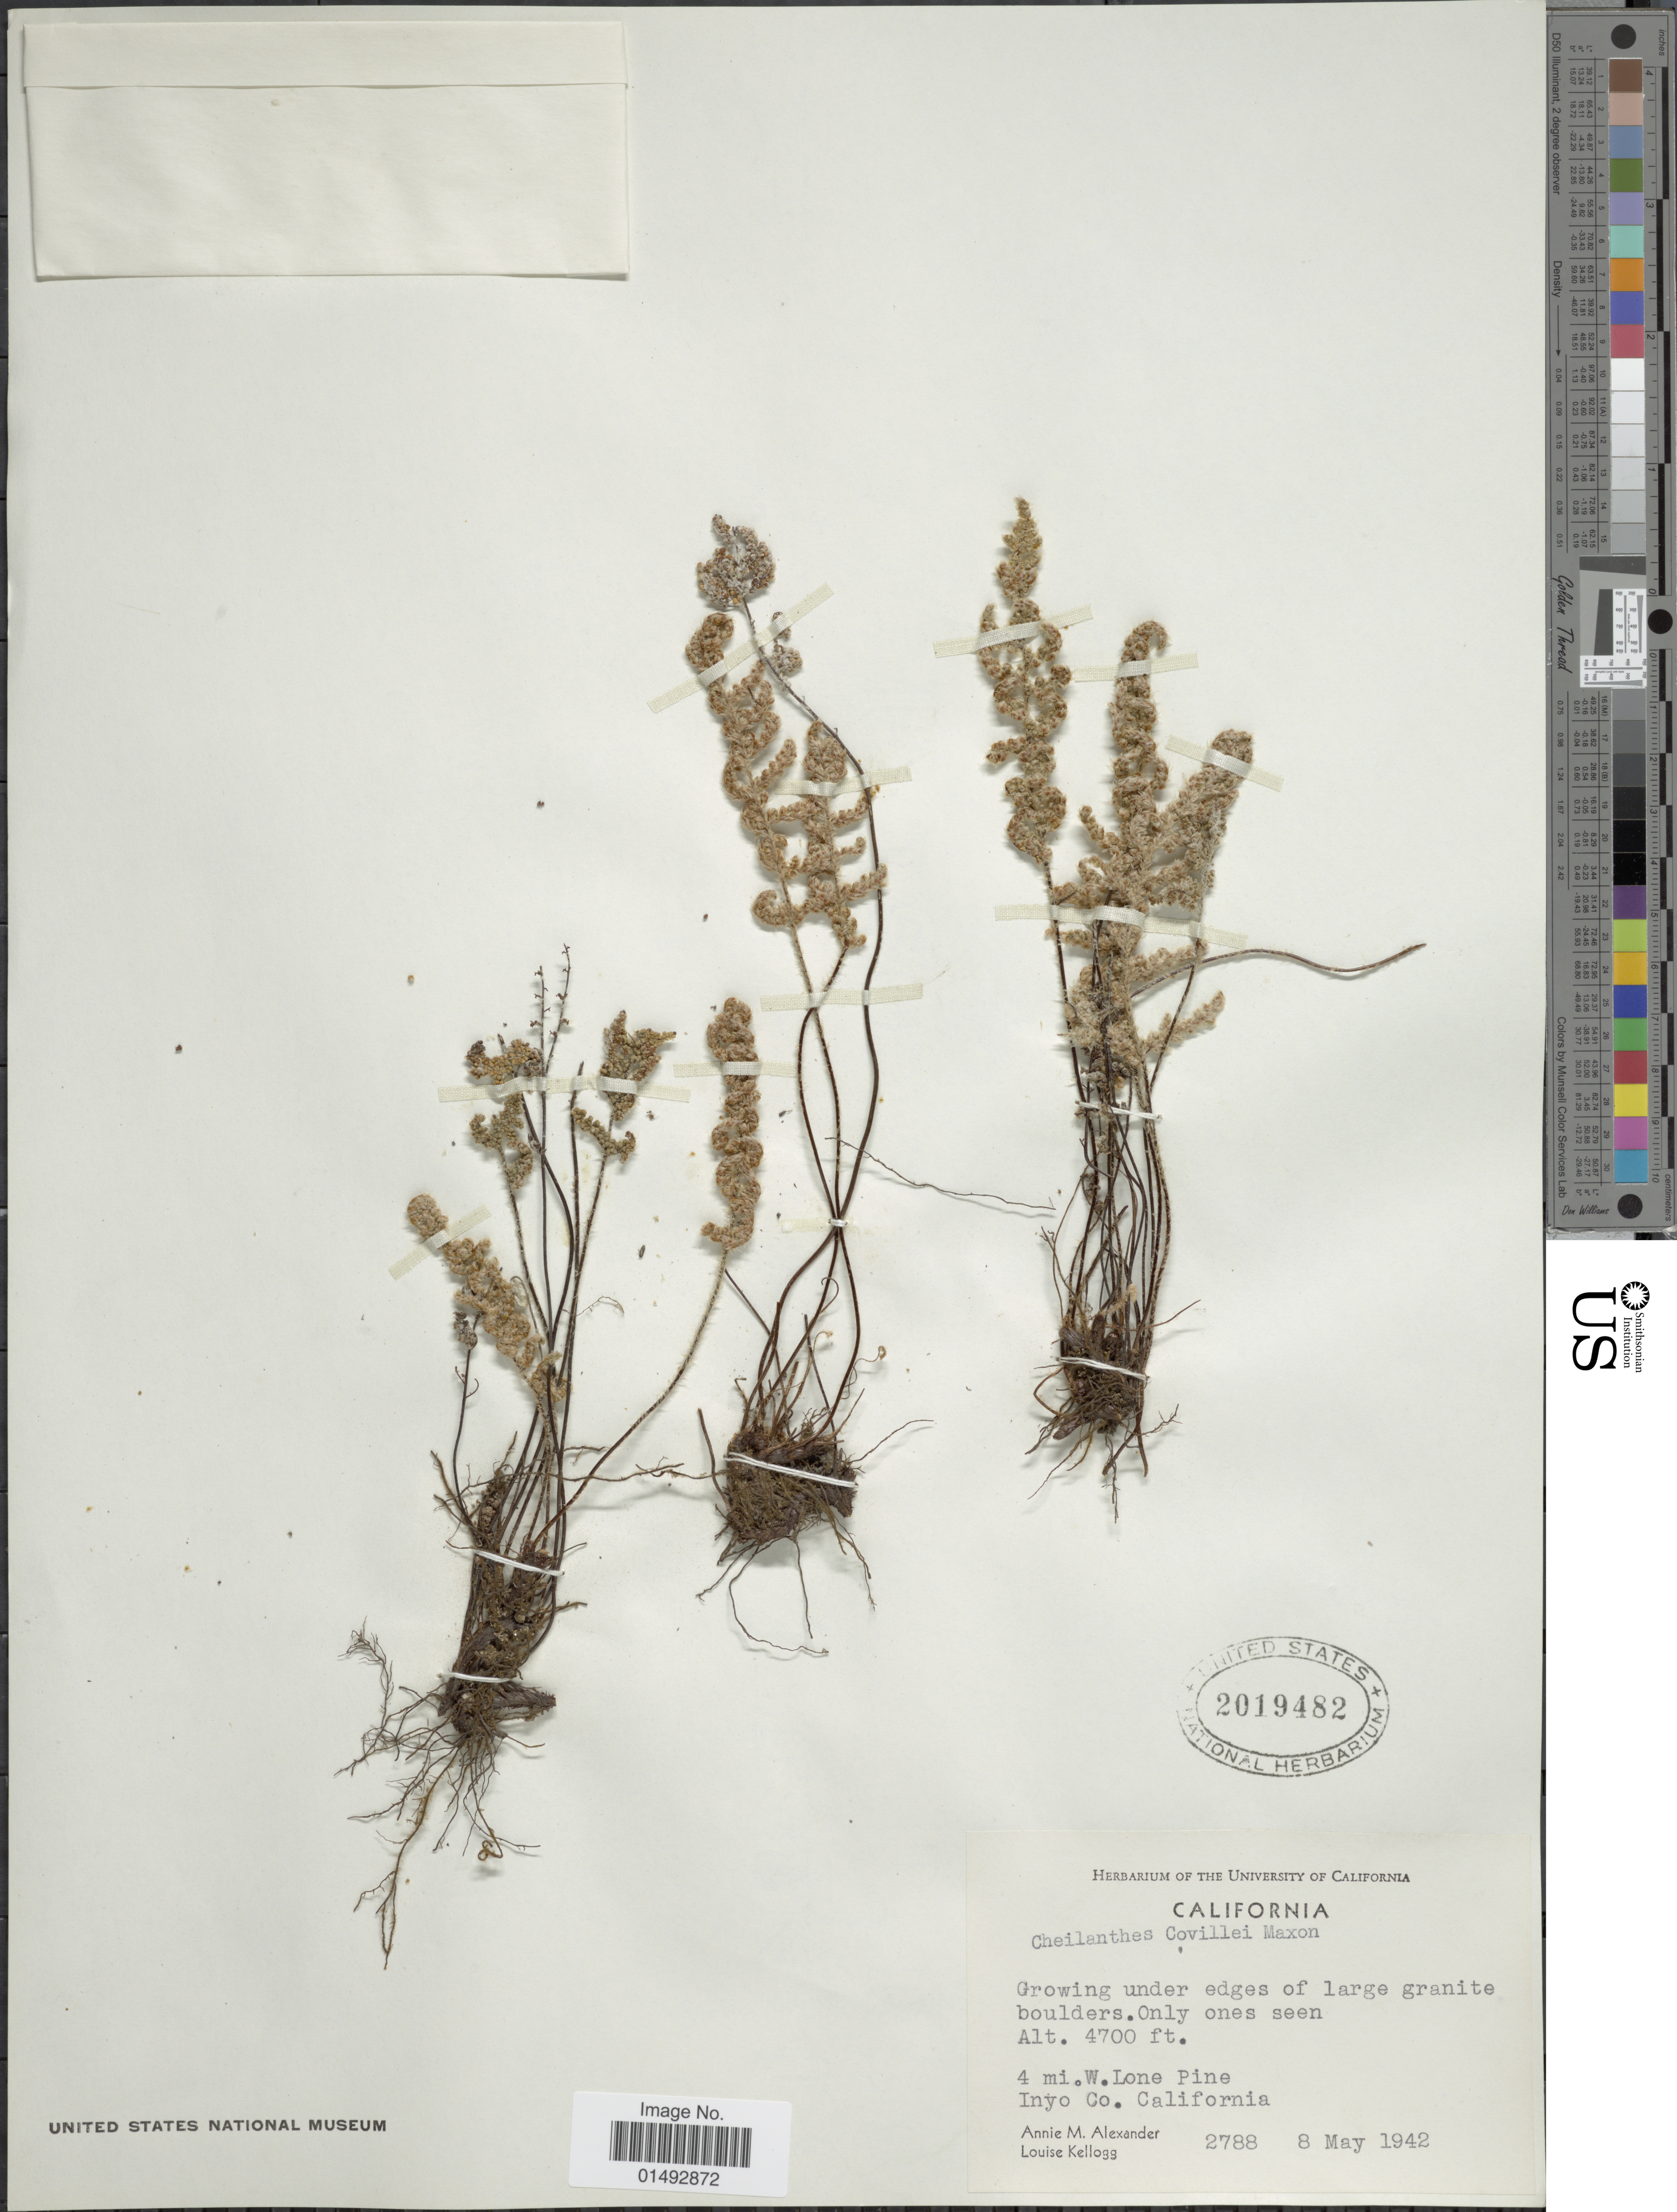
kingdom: Plantae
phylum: Tracheophyta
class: Polypodiopsida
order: Polypodiales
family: Pteridaceae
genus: Myriopteris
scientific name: Myriopteris covillei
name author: (Maxon) Á. Löve & D. Löve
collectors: A. M. Alexander & L. Kellogg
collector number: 2788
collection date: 1942-05-08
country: United States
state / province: California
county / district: Inyo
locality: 4 mi.W.Lone Pine Inyo Co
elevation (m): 1433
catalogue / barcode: US 2019482